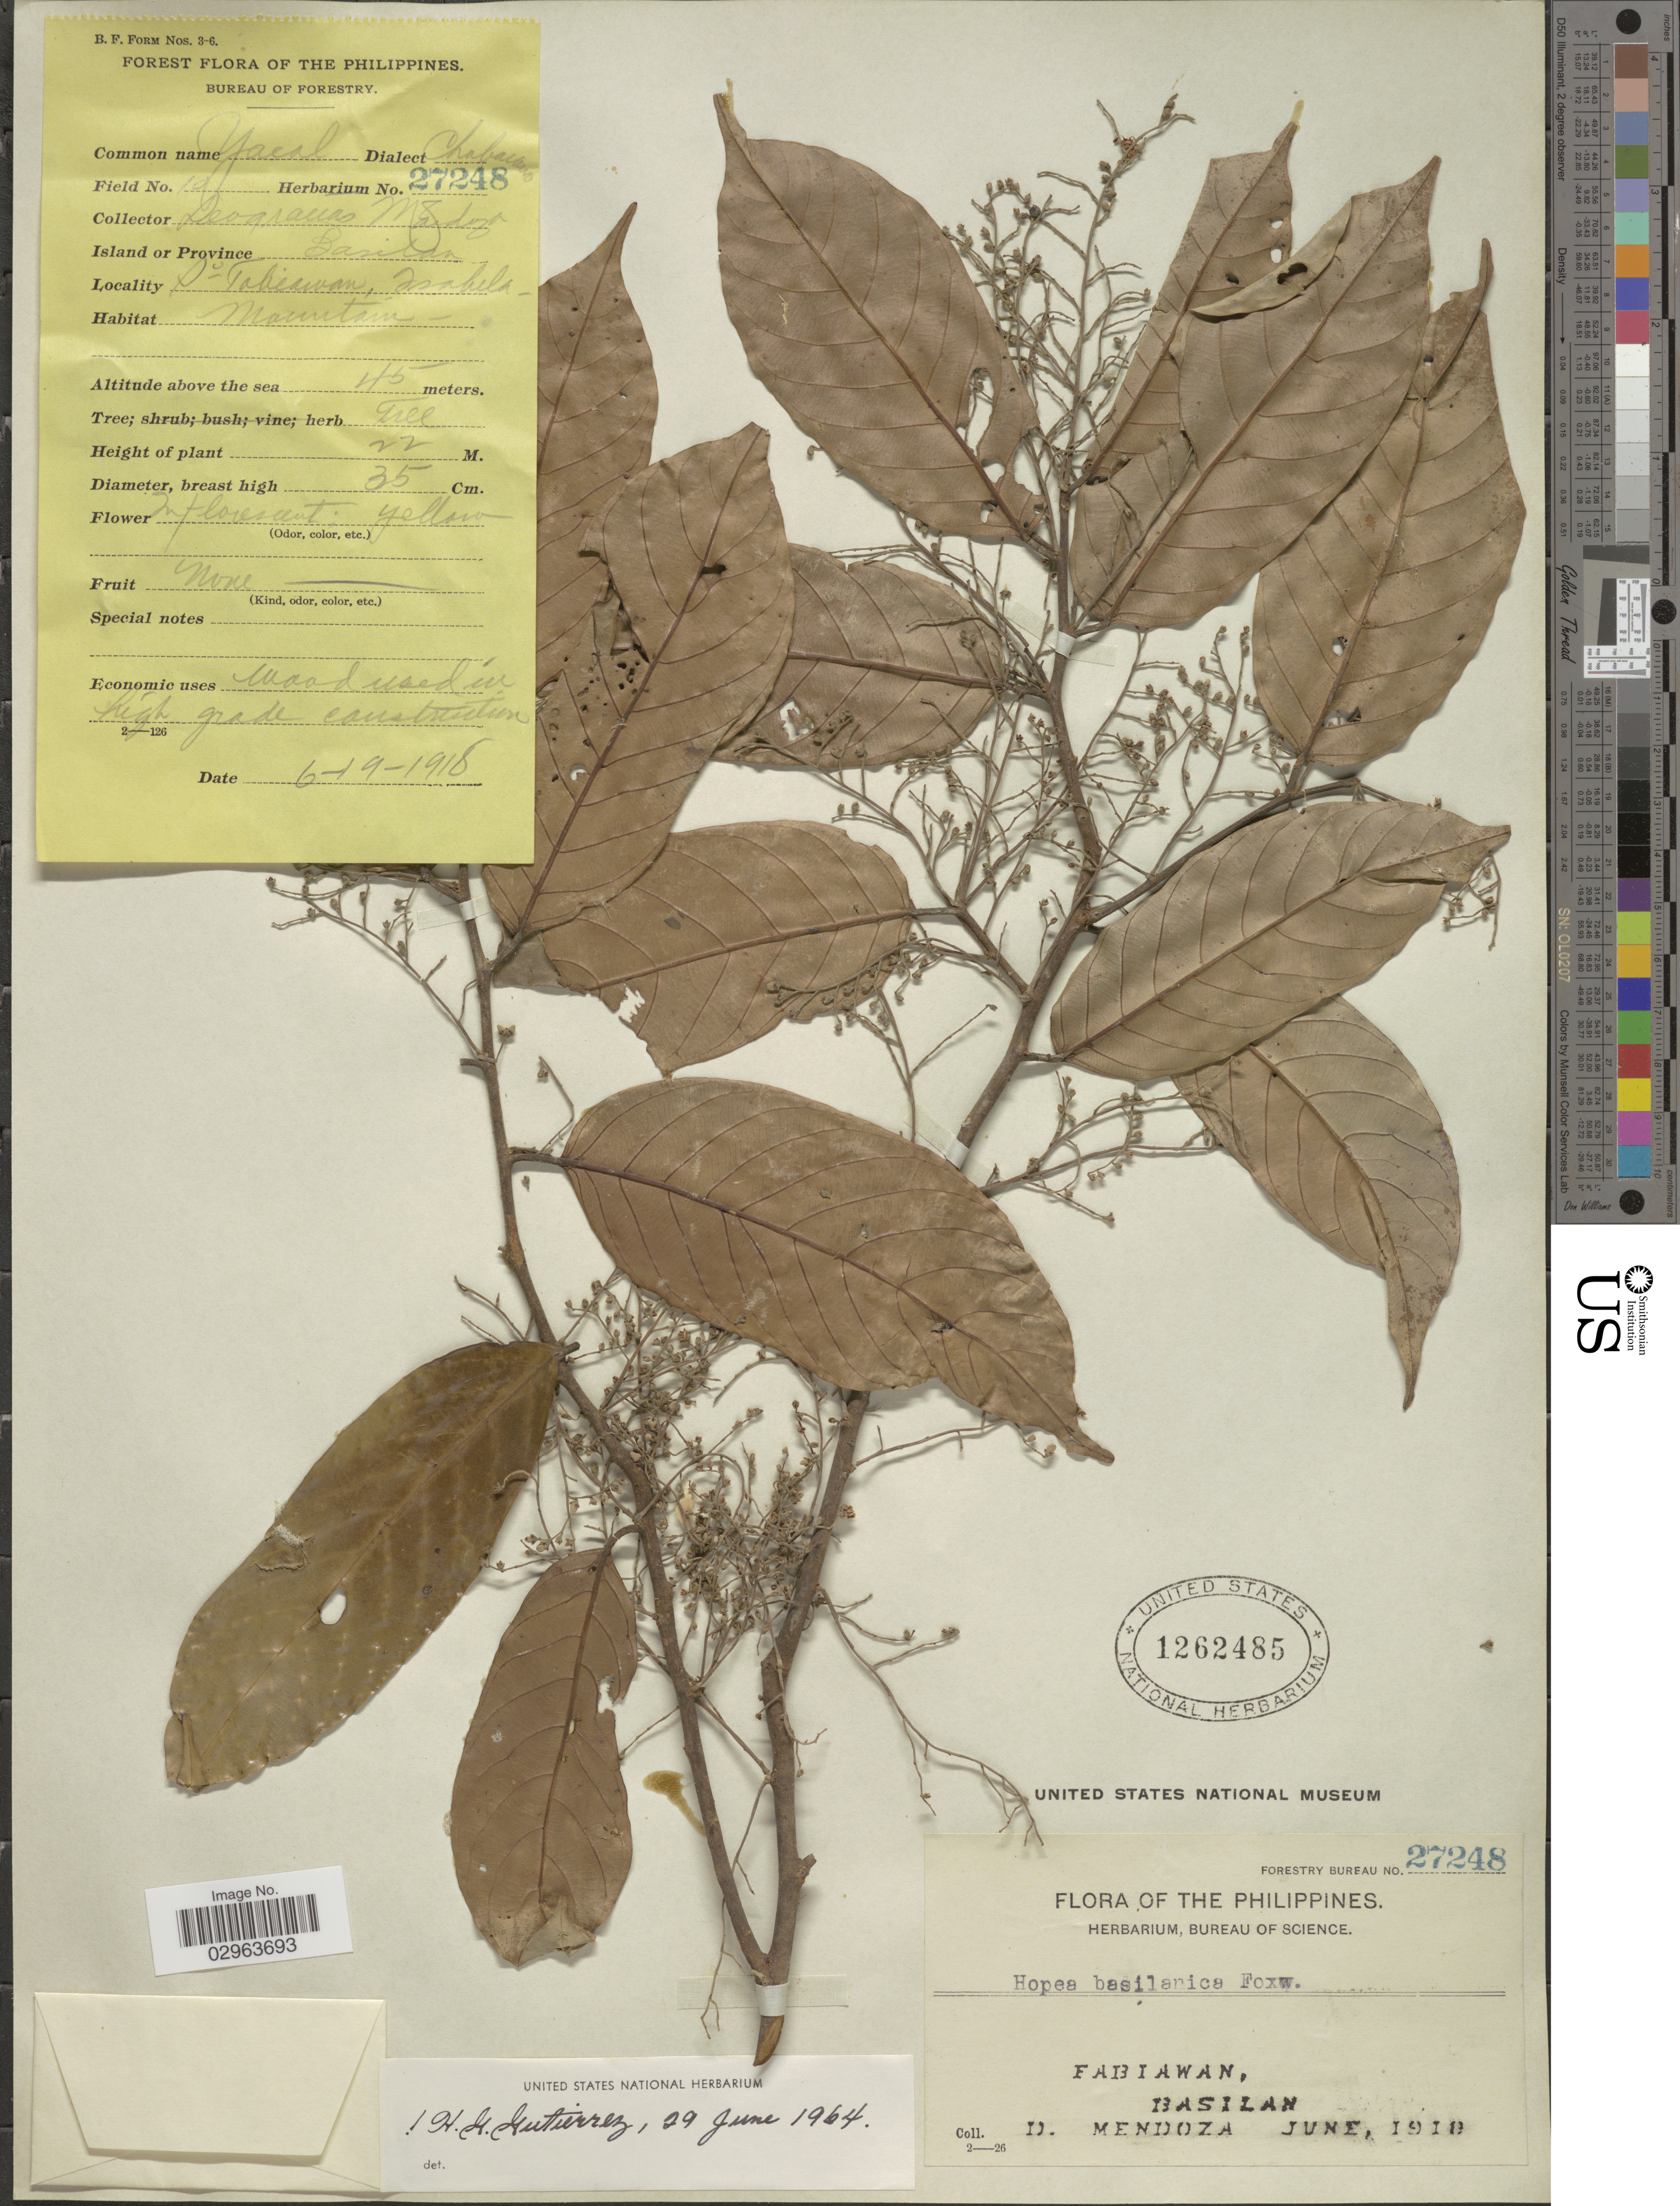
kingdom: Plantae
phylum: Tracheophyta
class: Magnoliopsida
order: Malvales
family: Dipterocarpaceae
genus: Hopea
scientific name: Hopea basilanica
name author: Foxw.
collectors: D. Mendoza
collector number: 10/27248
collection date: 1918-06-19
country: Philippines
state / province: Muslim Mindanao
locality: Fabiawan, Basilan. Isabela Mountain.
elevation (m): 45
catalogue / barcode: US 1262485